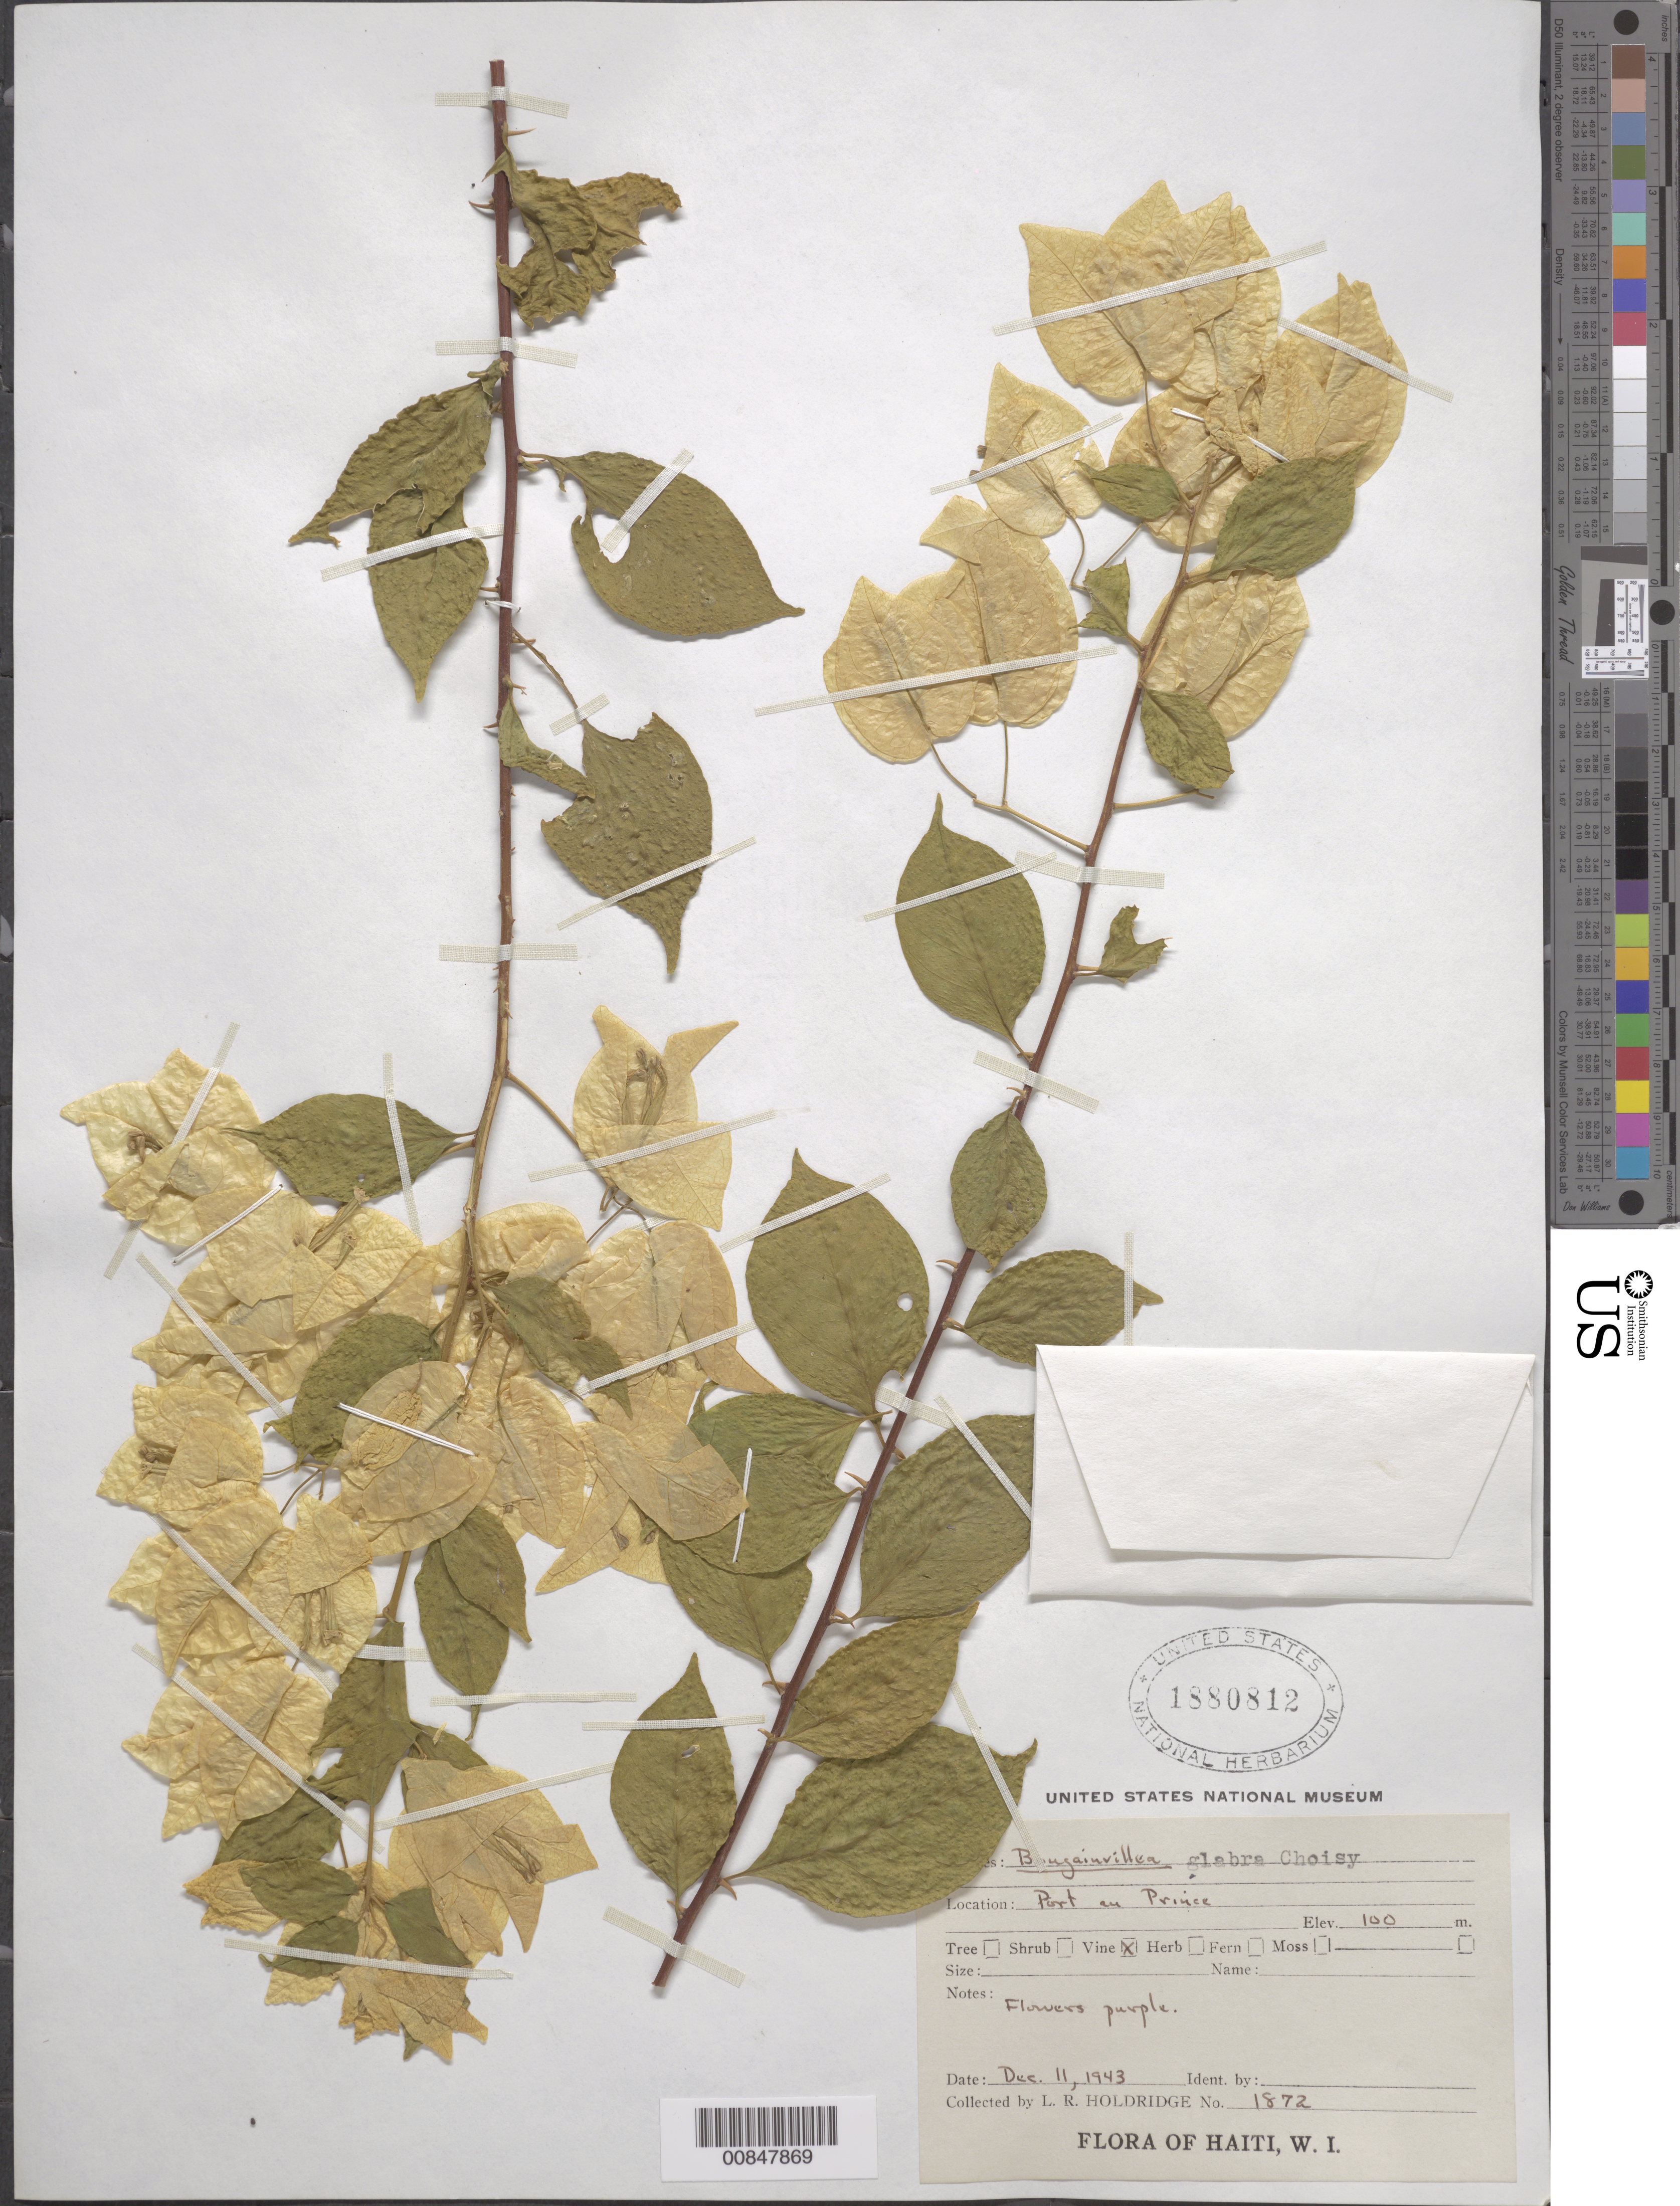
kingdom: Plantae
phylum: Tracheophyta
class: Magnoliopsida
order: Caryophyllales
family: Nyctaginaceae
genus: Bougainvillea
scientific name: Bougainvillea glabra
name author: Choisy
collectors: L. Holdridge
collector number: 1872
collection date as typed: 11 Dec 1943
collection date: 1943-12-11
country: Haiti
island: Hispaniola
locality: Port au Prince.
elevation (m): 100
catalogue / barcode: US 1880812